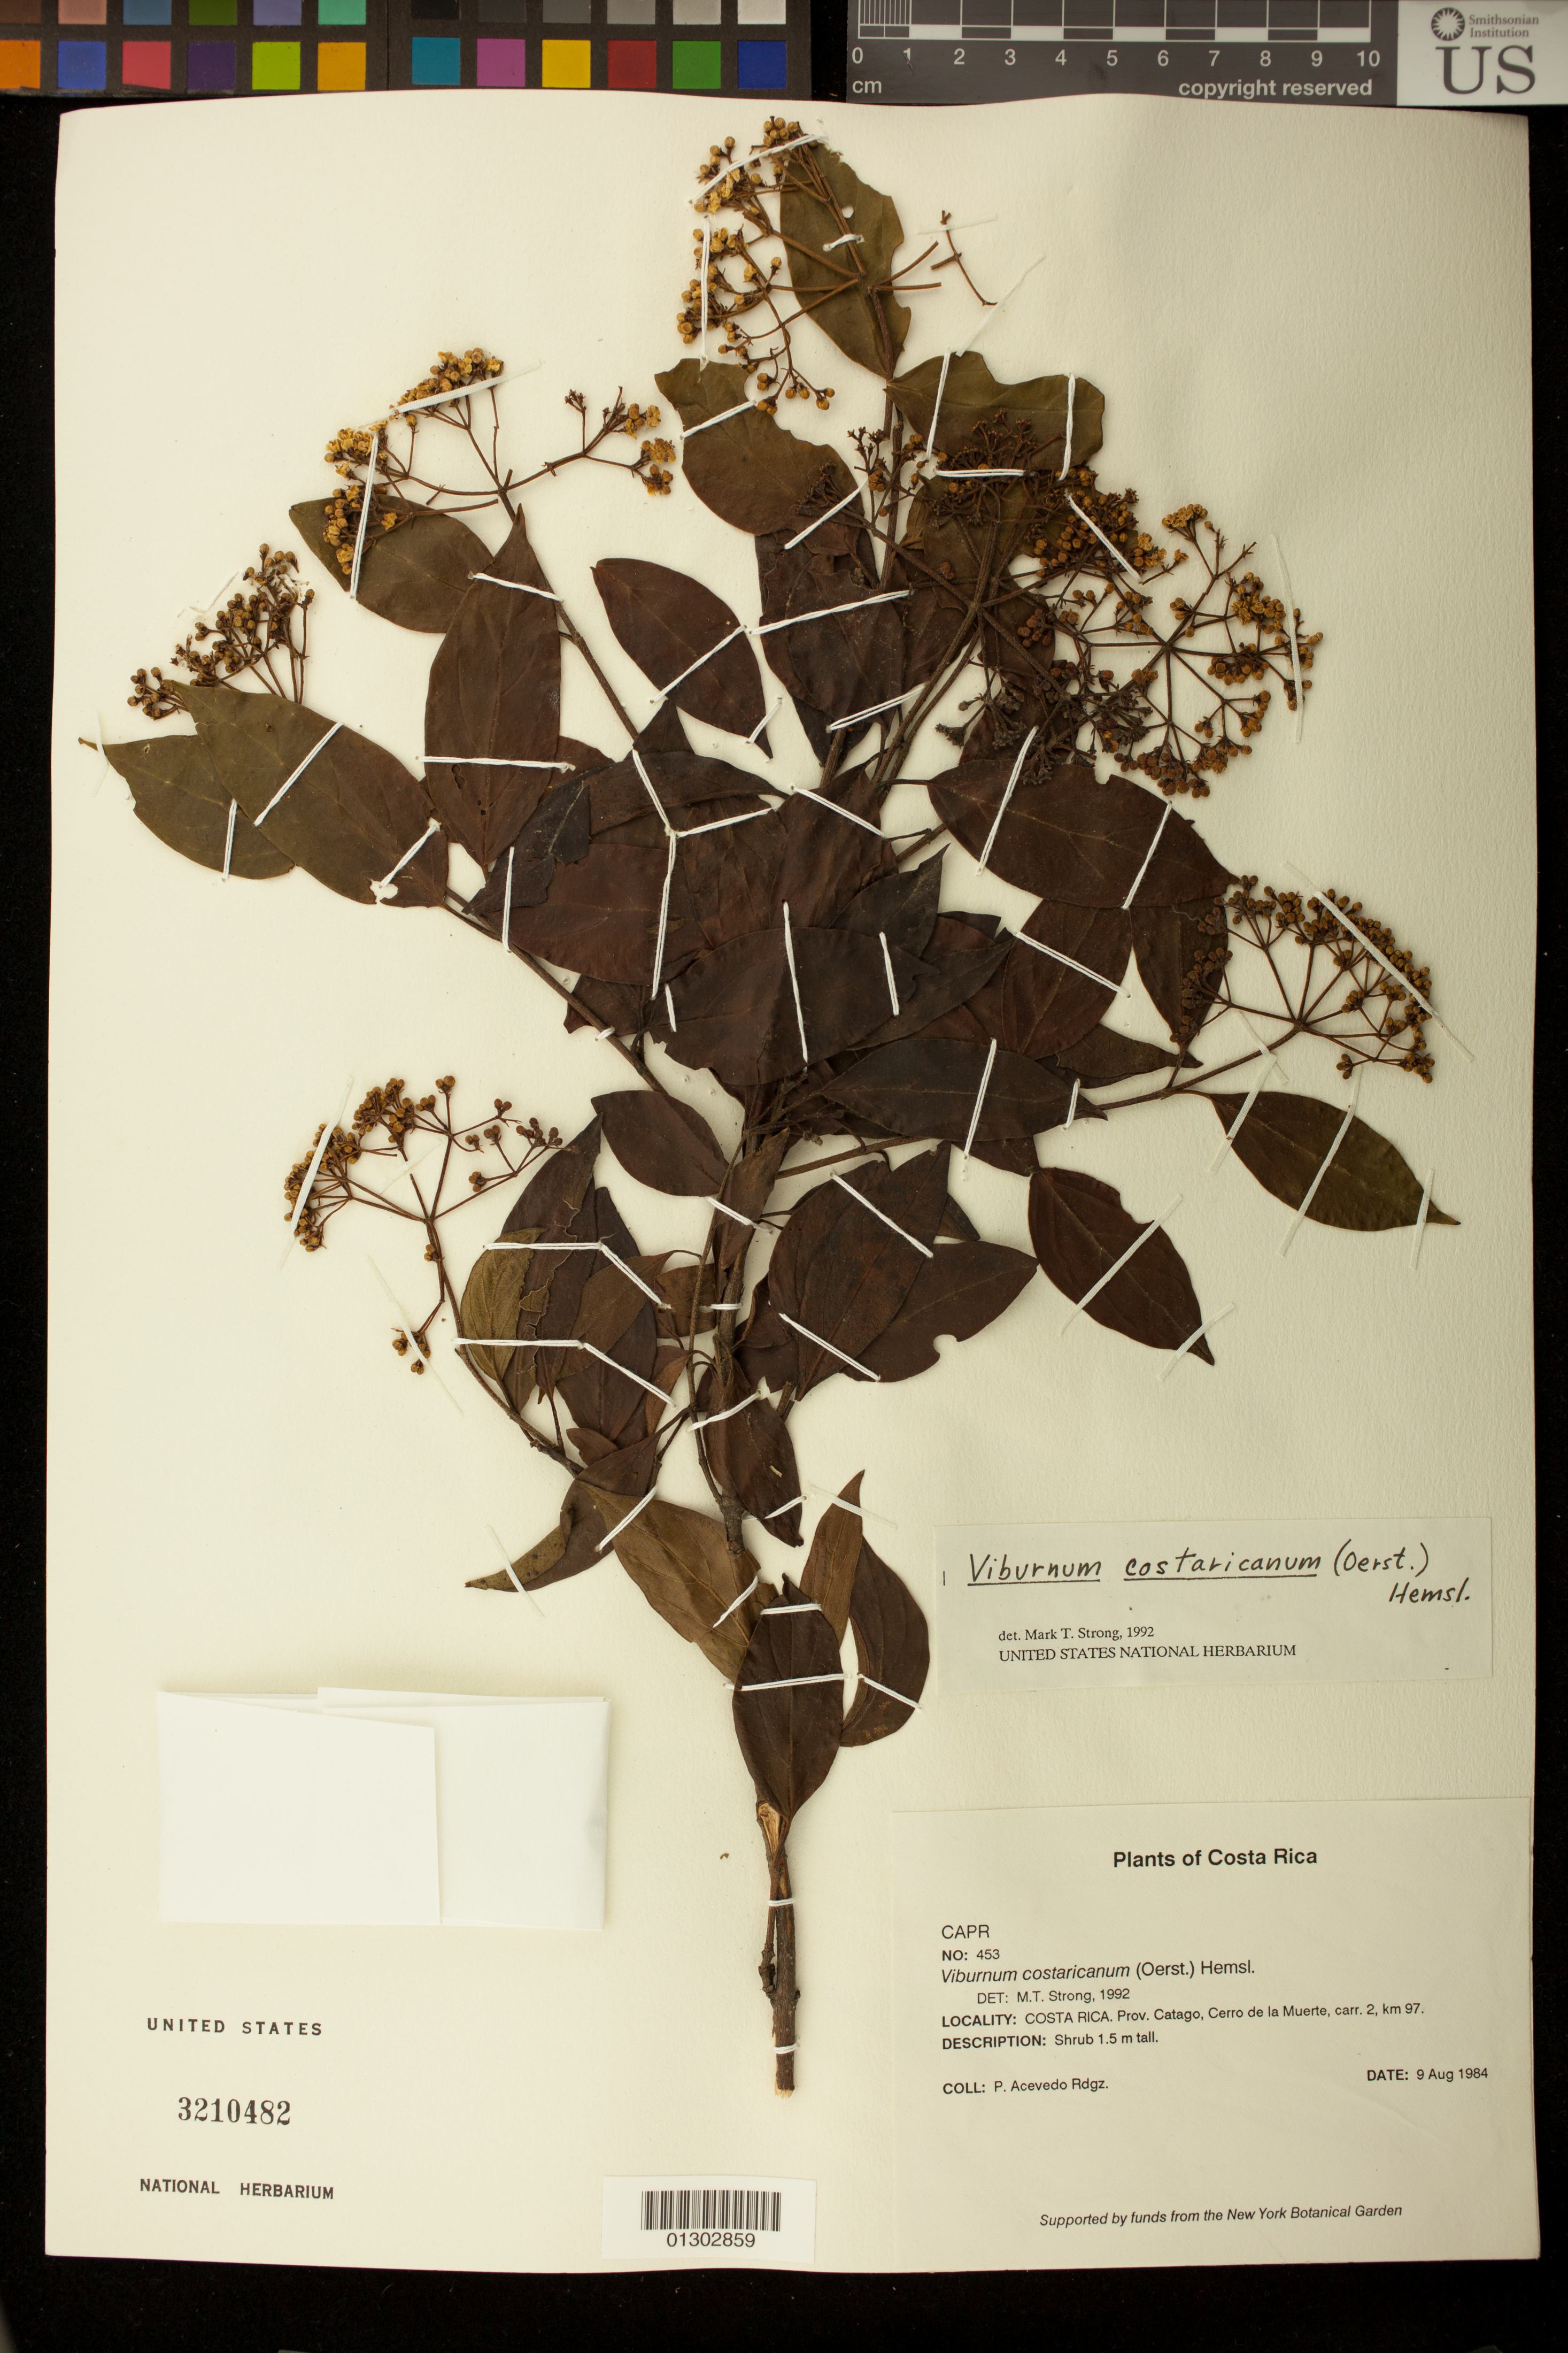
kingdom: Plantae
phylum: Tracheophyta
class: Magnoliopsida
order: Dipsacales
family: Viburnaceae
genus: Viburnum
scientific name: Viburnum costaricanum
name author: (Oerst.) Hemsl.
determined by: Strong, M. T., (US), Smithsonian Institution - National Museum of Natural History (UNITED STATES)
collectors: P. Acevedo-Rodr.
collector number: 453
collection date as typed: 09 Aug 1984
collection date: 1984-08-09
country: Costa Rica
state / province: San José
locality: Cerro de la Muerte, carr. 2, km 97.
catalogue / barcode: US 3210482